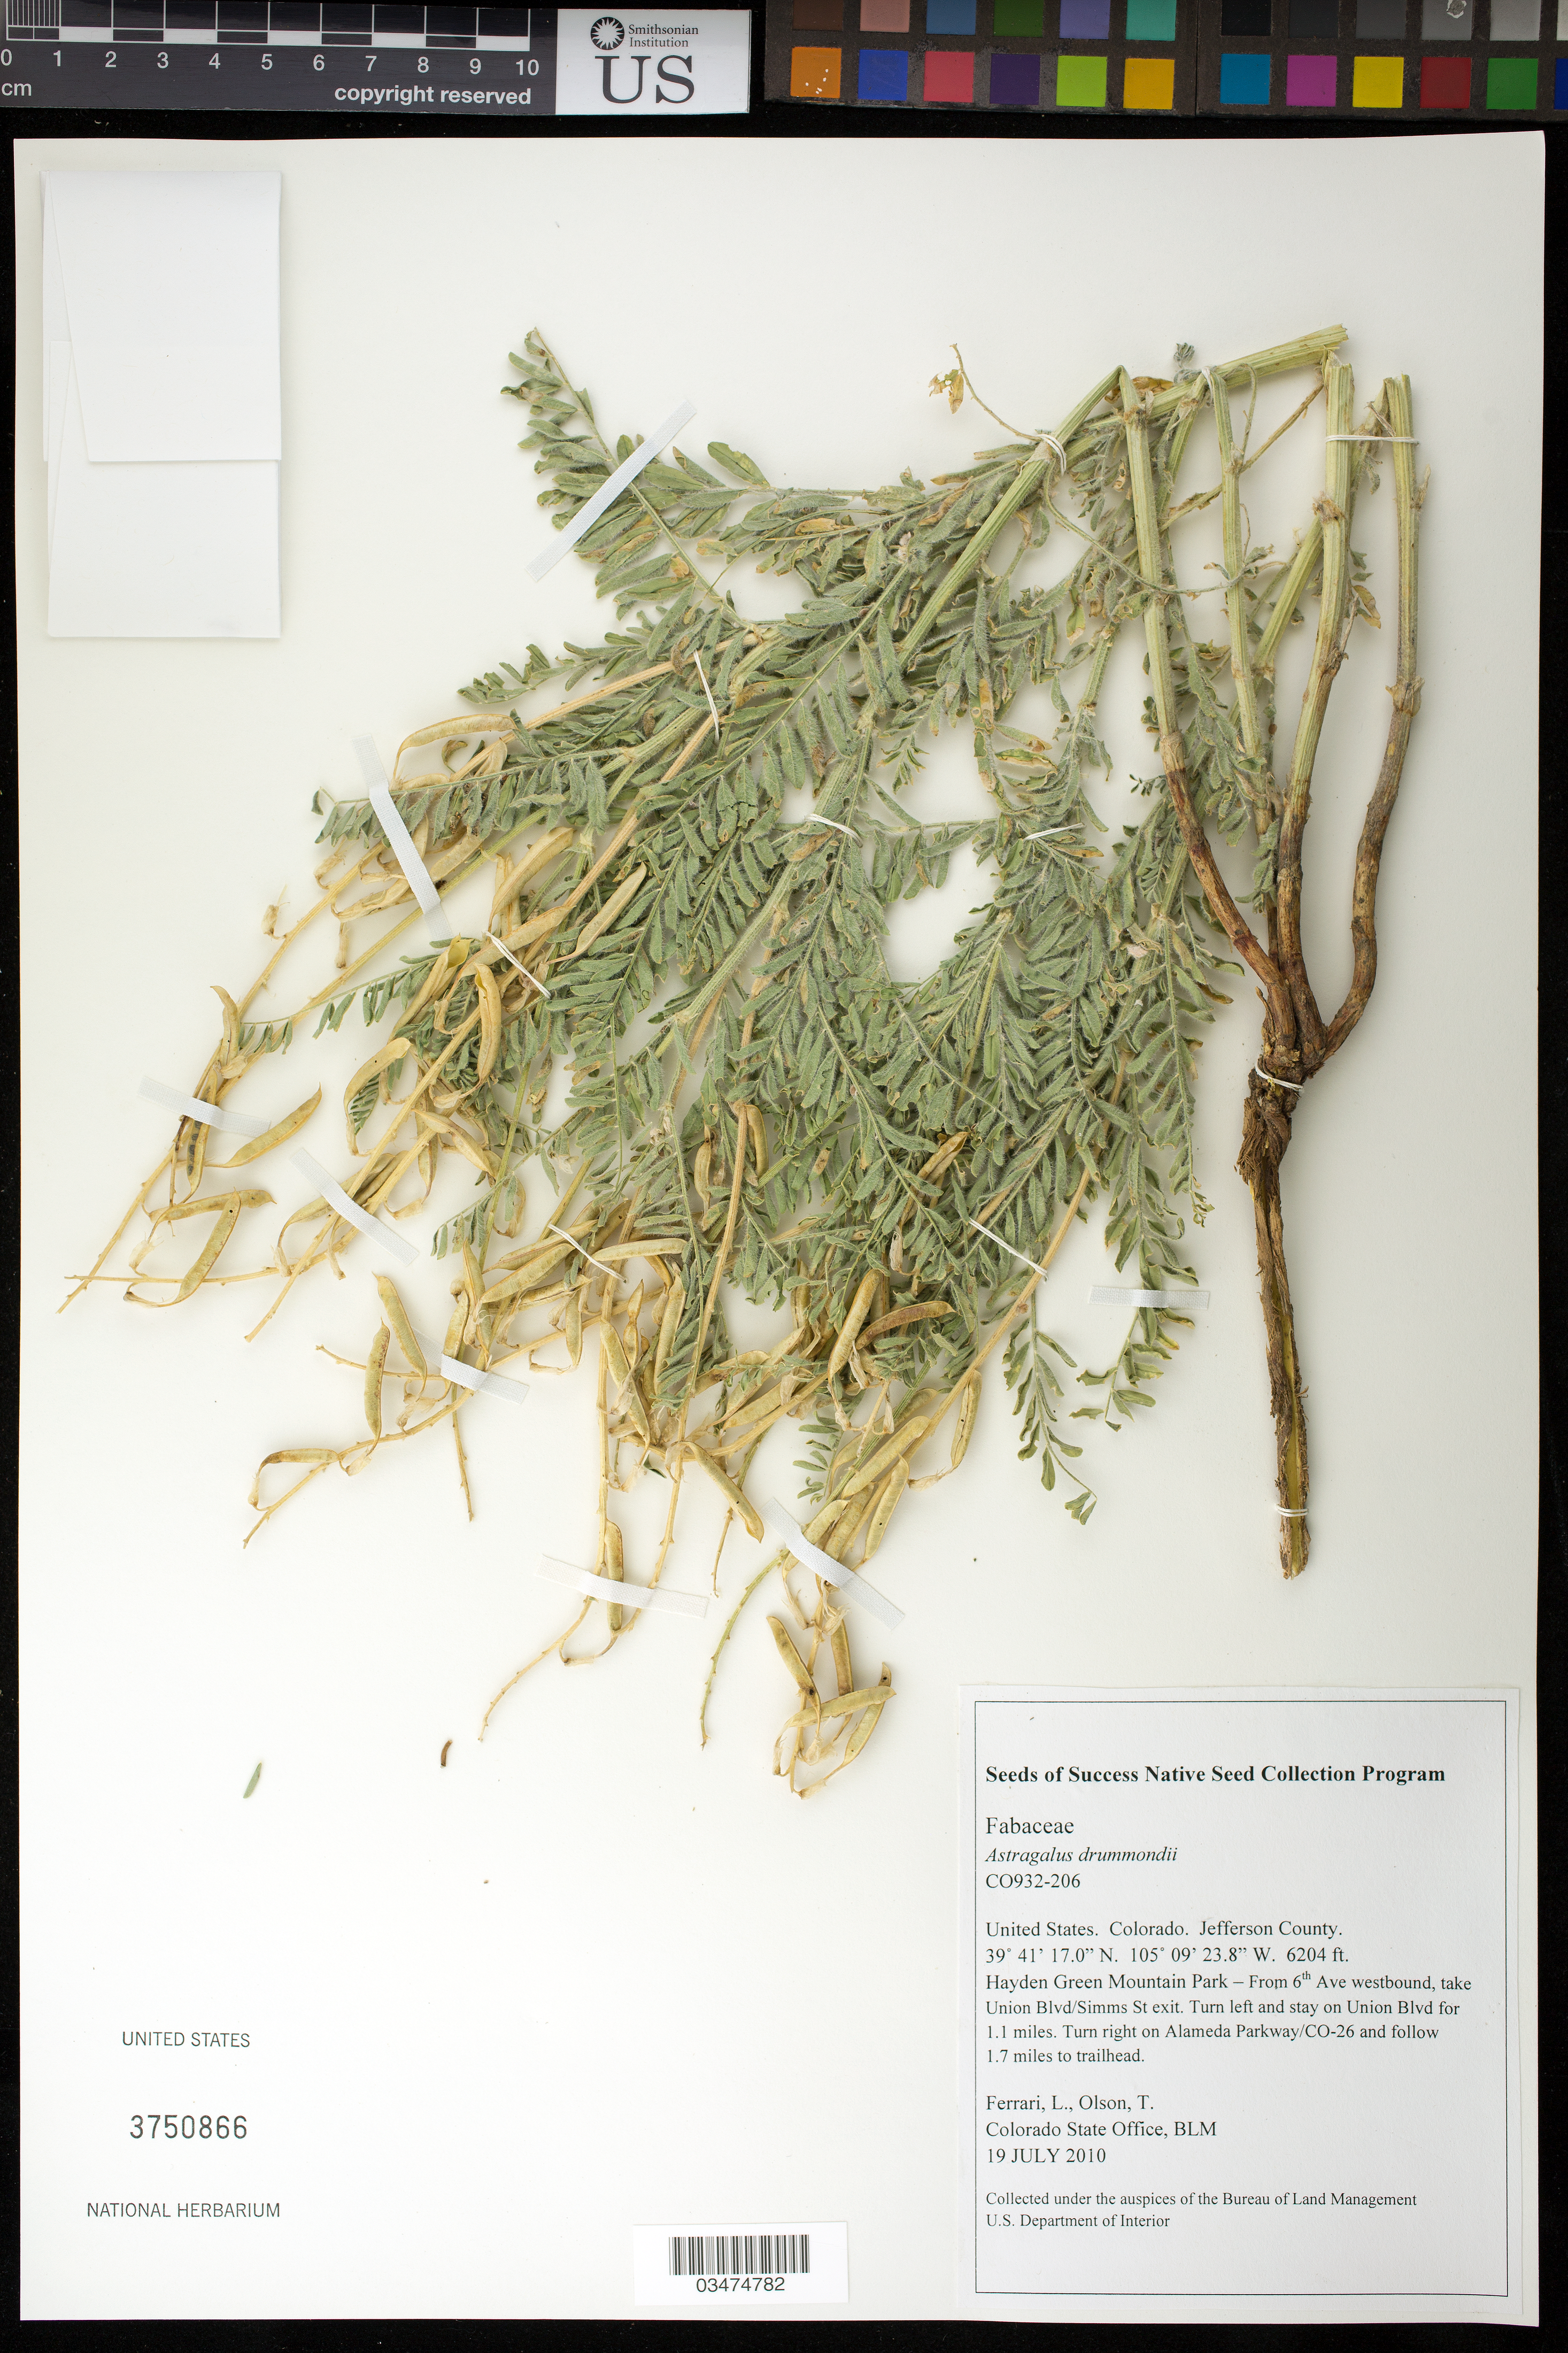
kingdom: Plantae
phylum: Tracheophyta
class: Magnoliopsida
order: Fabales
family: Fabaceae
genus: Astragalus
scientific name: Astragalus drummondii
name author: Hook.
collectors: L. Ferrari & T. Olson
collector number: CO932-206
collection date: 2010-07-19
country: United States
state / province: Colorado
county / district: Jefferson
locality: Hayden Green Mountain Park, 1.7 miles on Alameda Parkway/CO-26 to trailhead.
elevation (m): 1891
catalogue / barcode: US 3750866